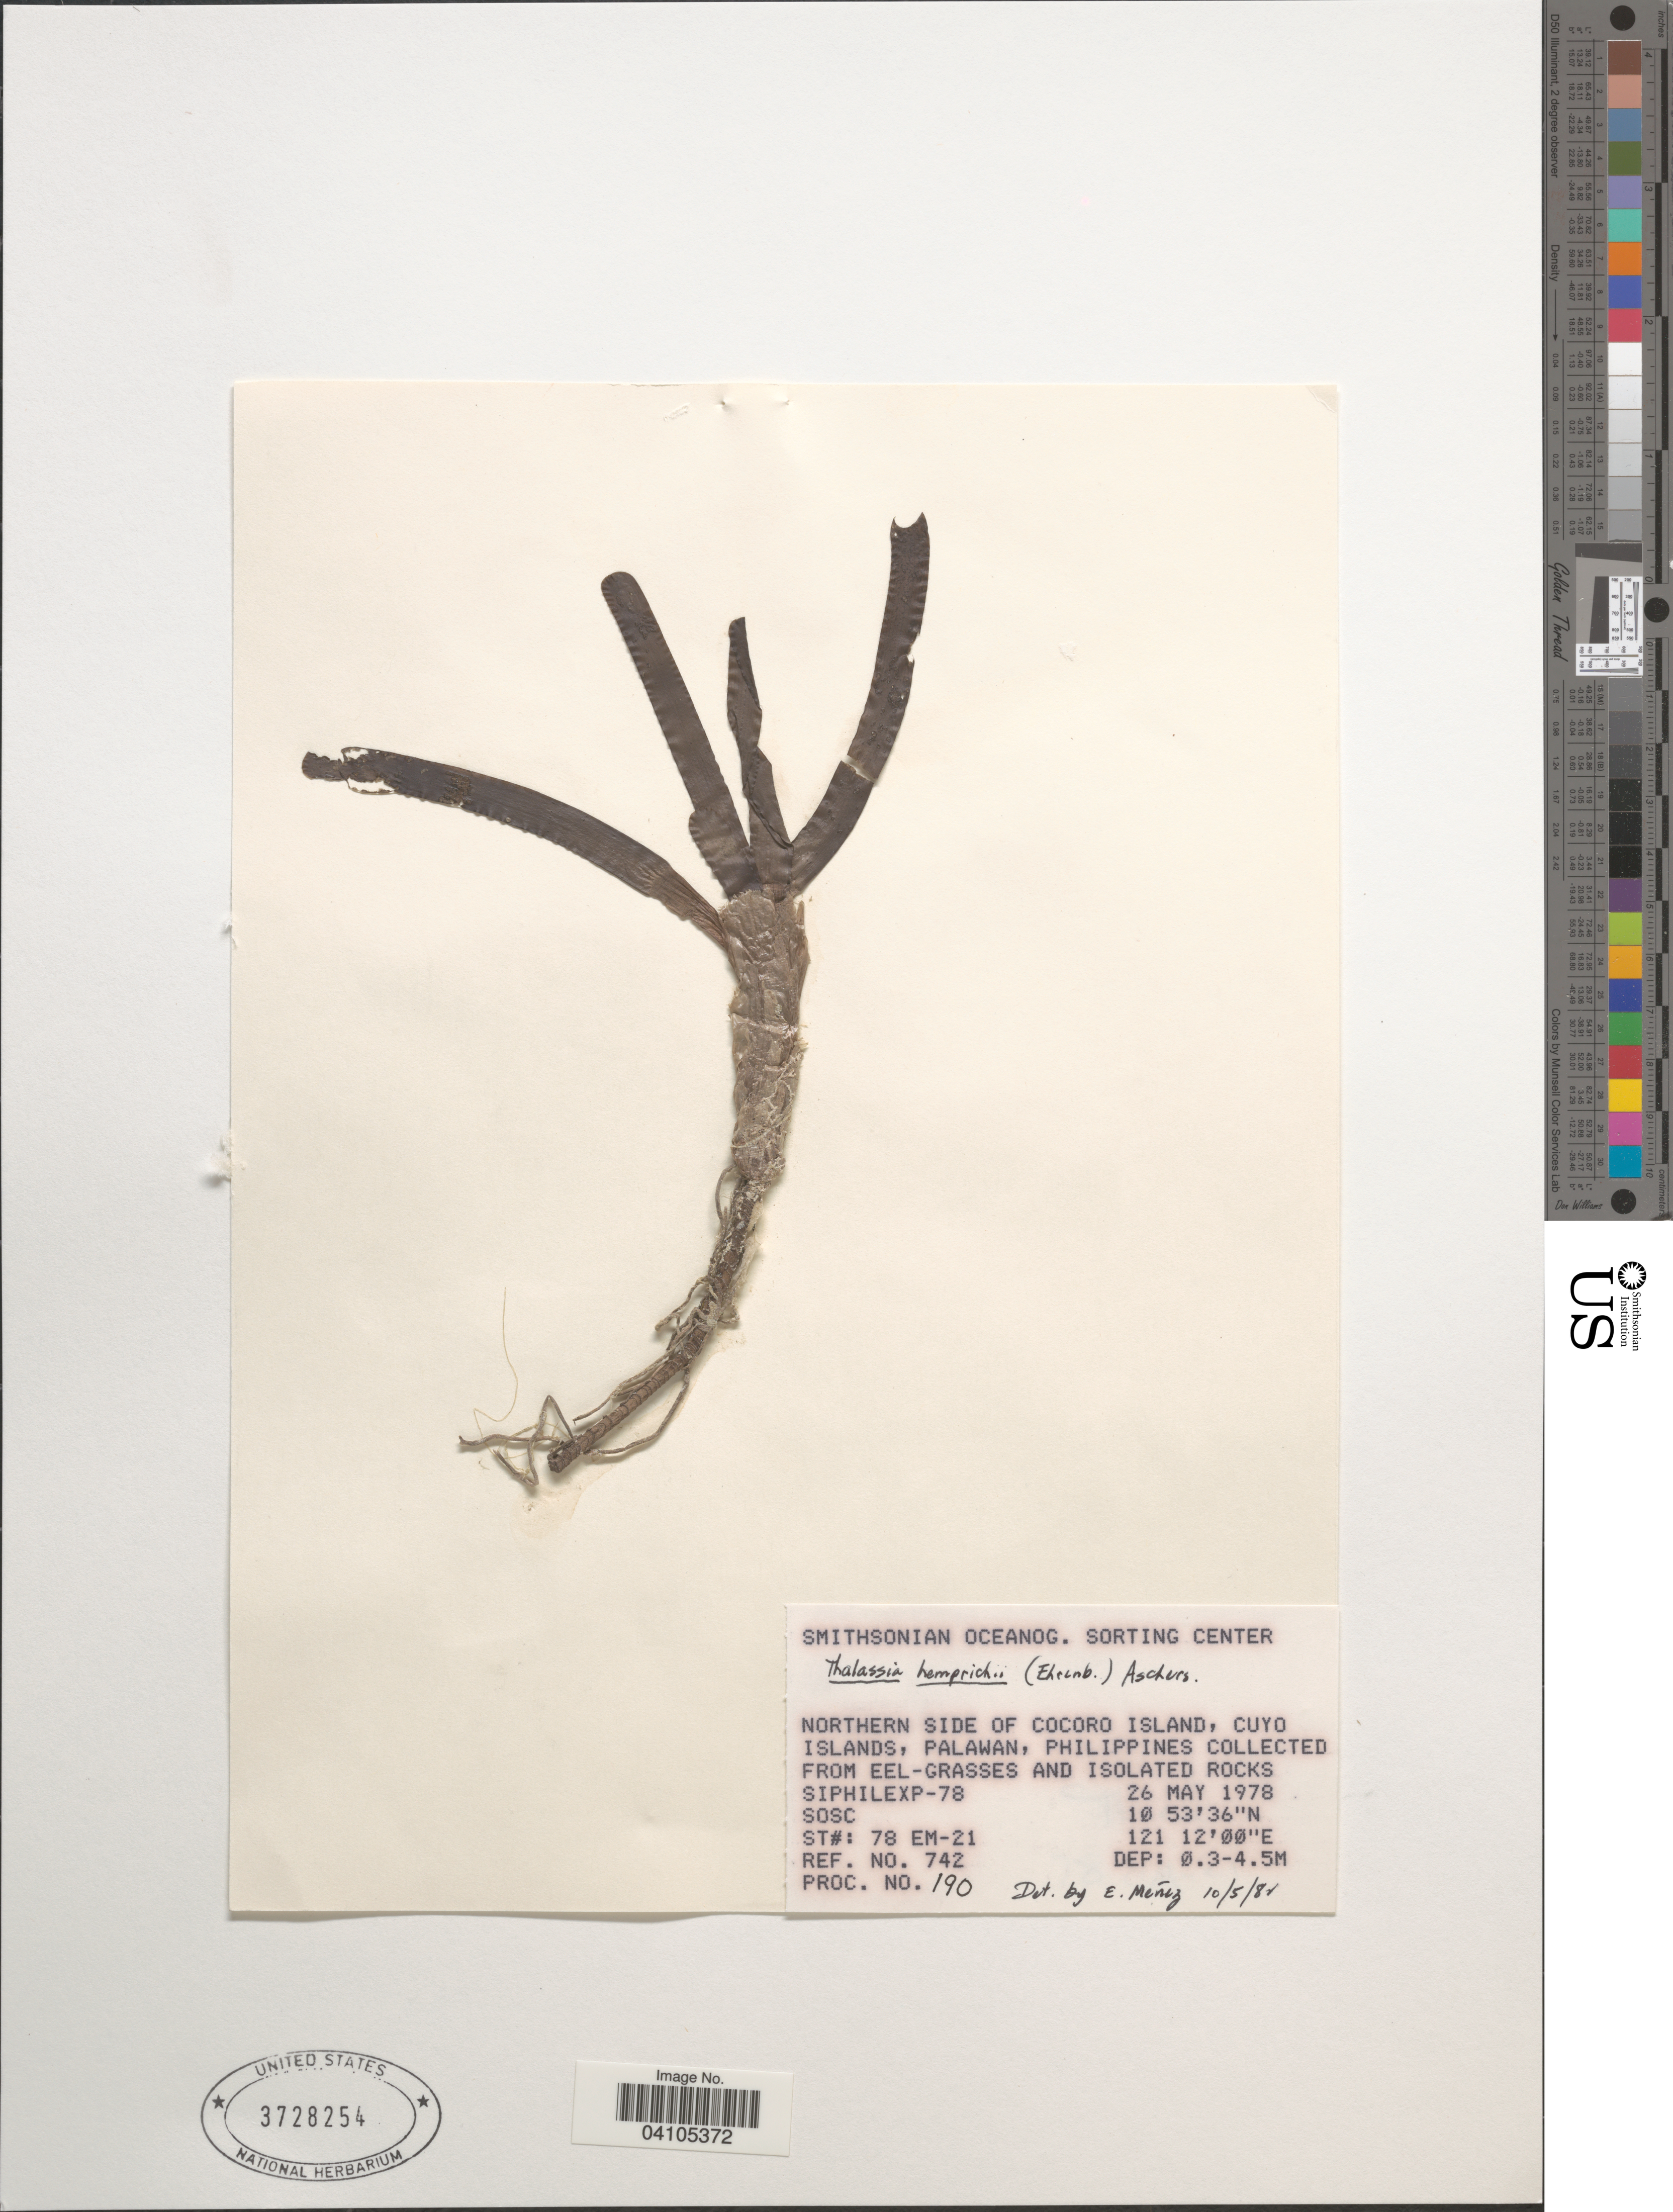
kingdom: Plantae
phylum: Tracheophyta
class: Liliopsida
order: Alismatales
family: Hydrocharitaceae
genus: Thalassia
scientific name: Thalassia hemprichii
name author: Asch.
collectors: Smithsonian Oceanographic Sorting Center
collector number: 78EM-21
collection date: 1978-05-26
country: Philippines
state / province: Mimaropa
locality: Northern side of Cocoro Island, Cuyo Islands, Palawan.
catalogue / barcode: US 3728254